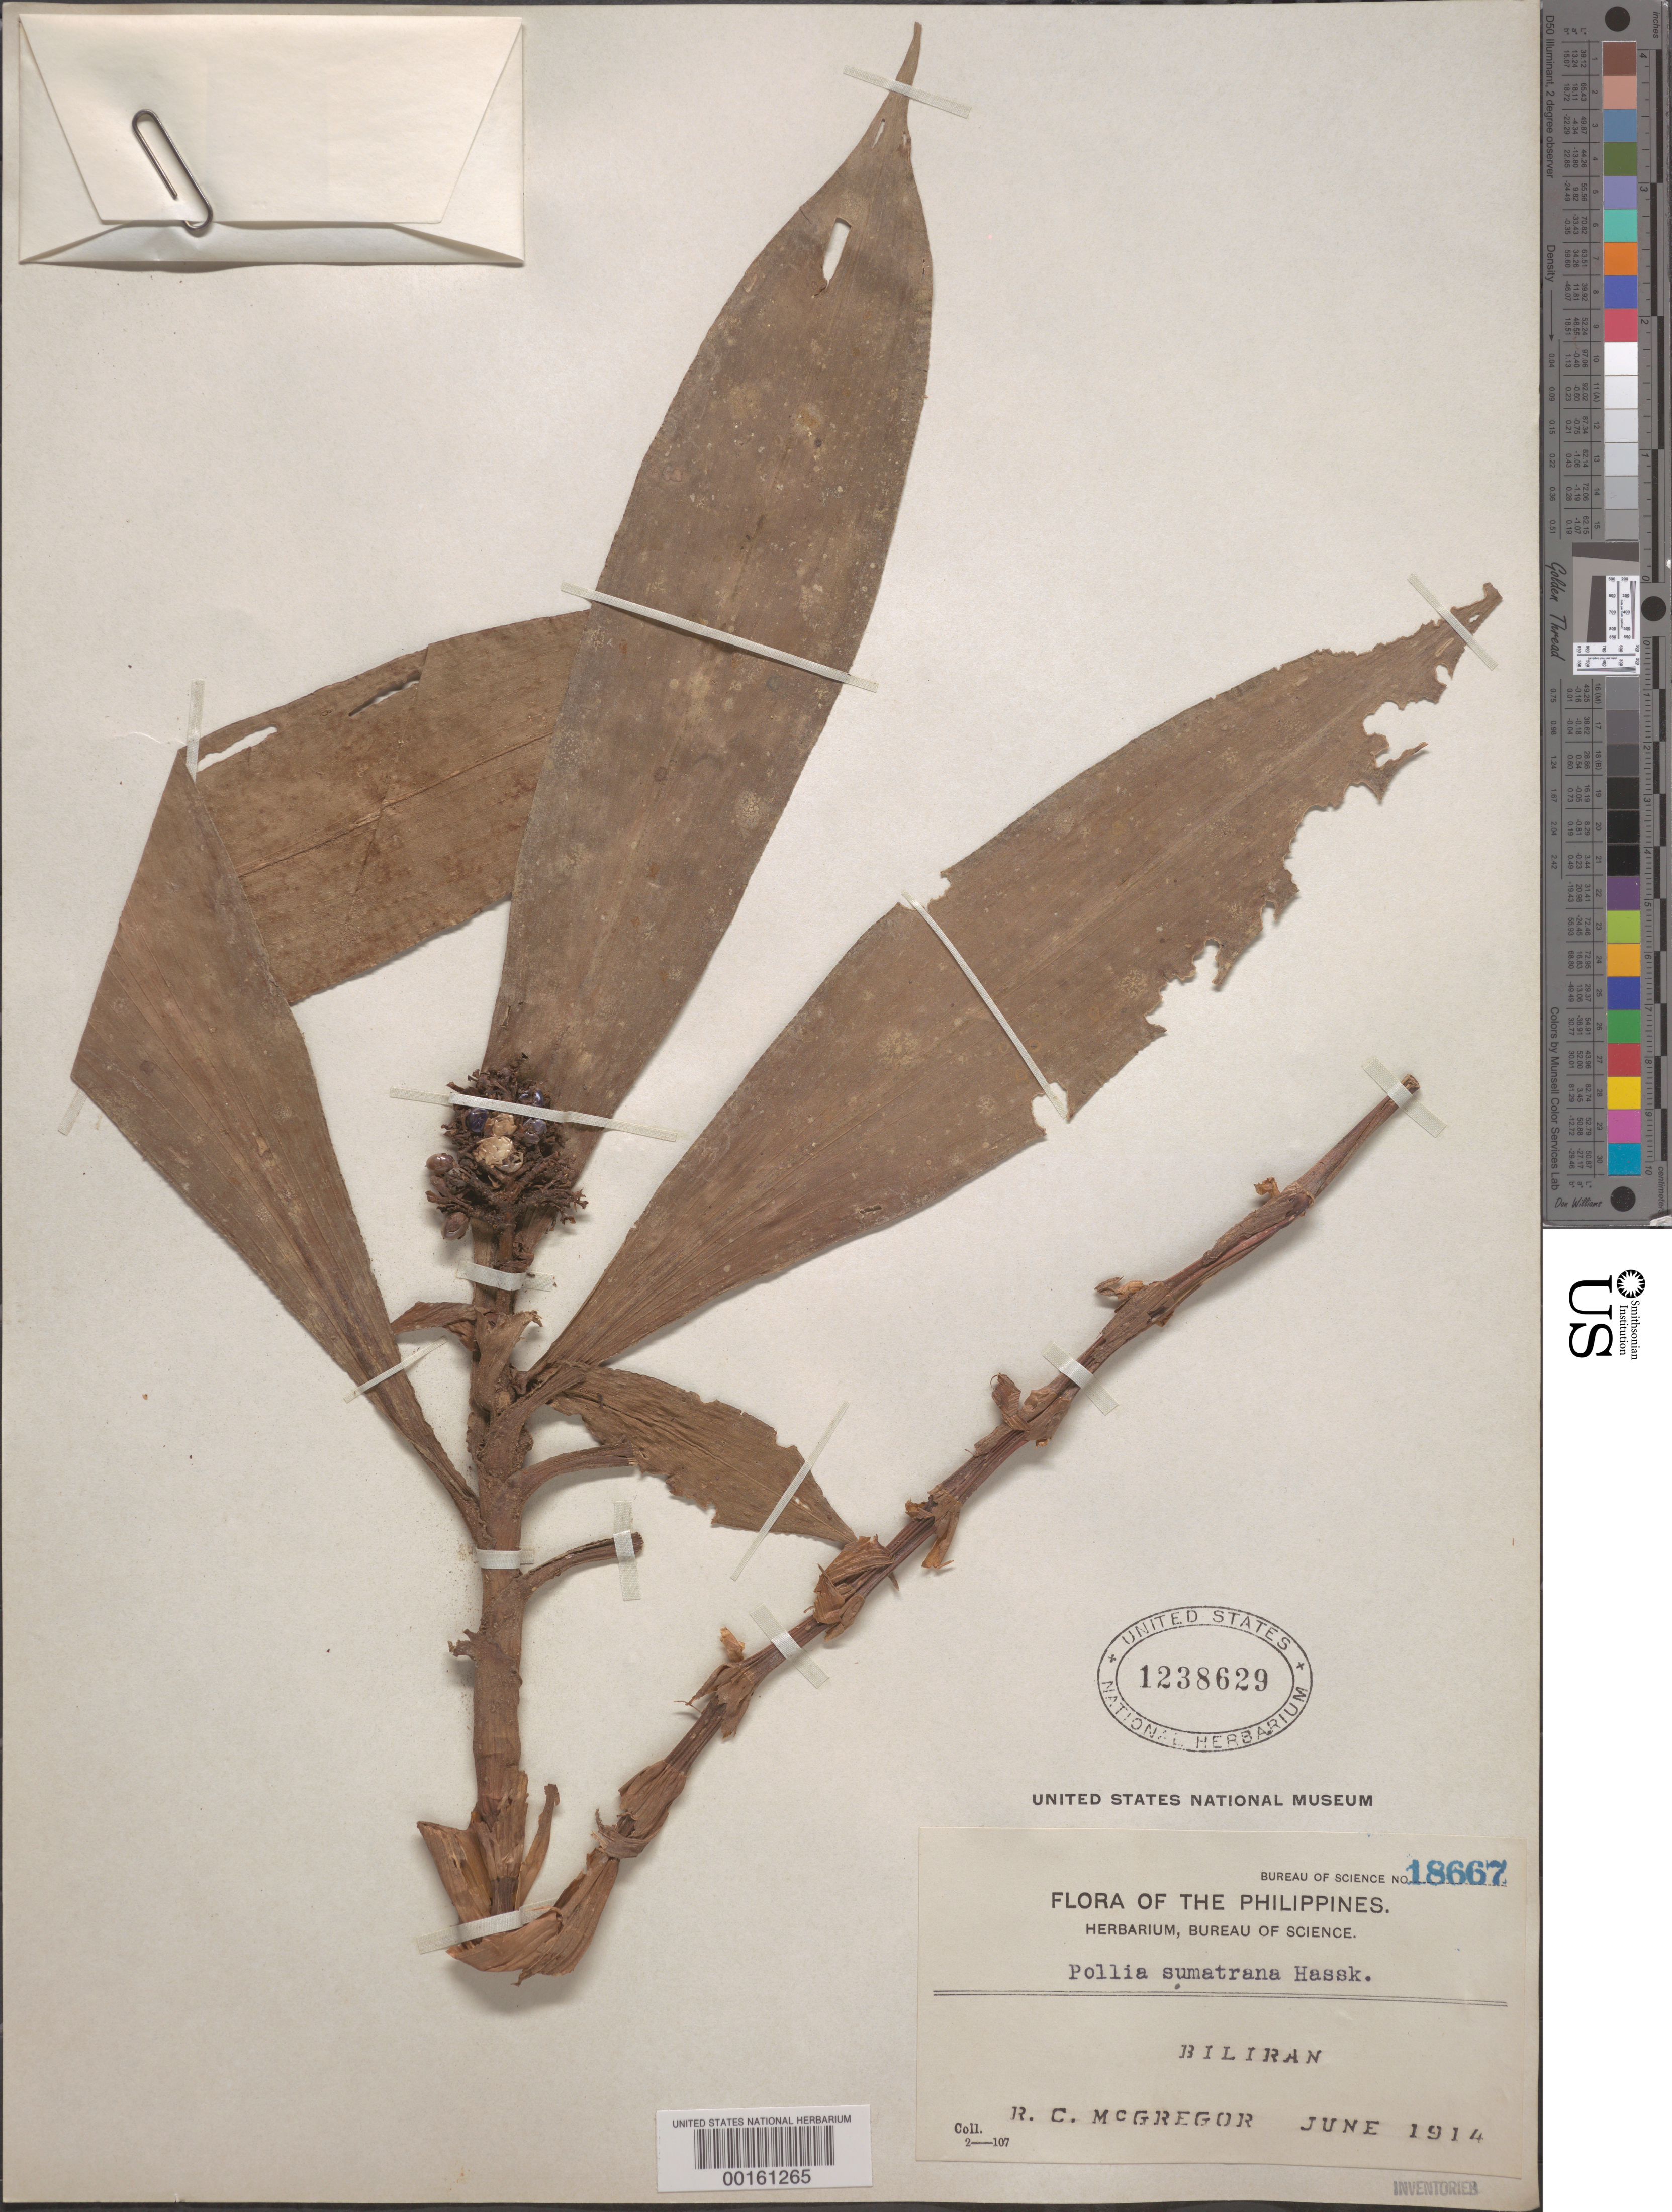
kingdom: Plantae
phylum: Tracheophyta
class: Liliopsida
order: Commelinales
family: Commelinaceae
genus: Pollia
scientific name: Pollia sumatrana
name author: Hassk.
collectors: R. C. McGregor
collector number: Bur. Sci. 18667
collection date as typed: Jun 1914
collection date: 1914-06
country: Philippines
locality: Biliran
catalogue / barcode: US 1238629